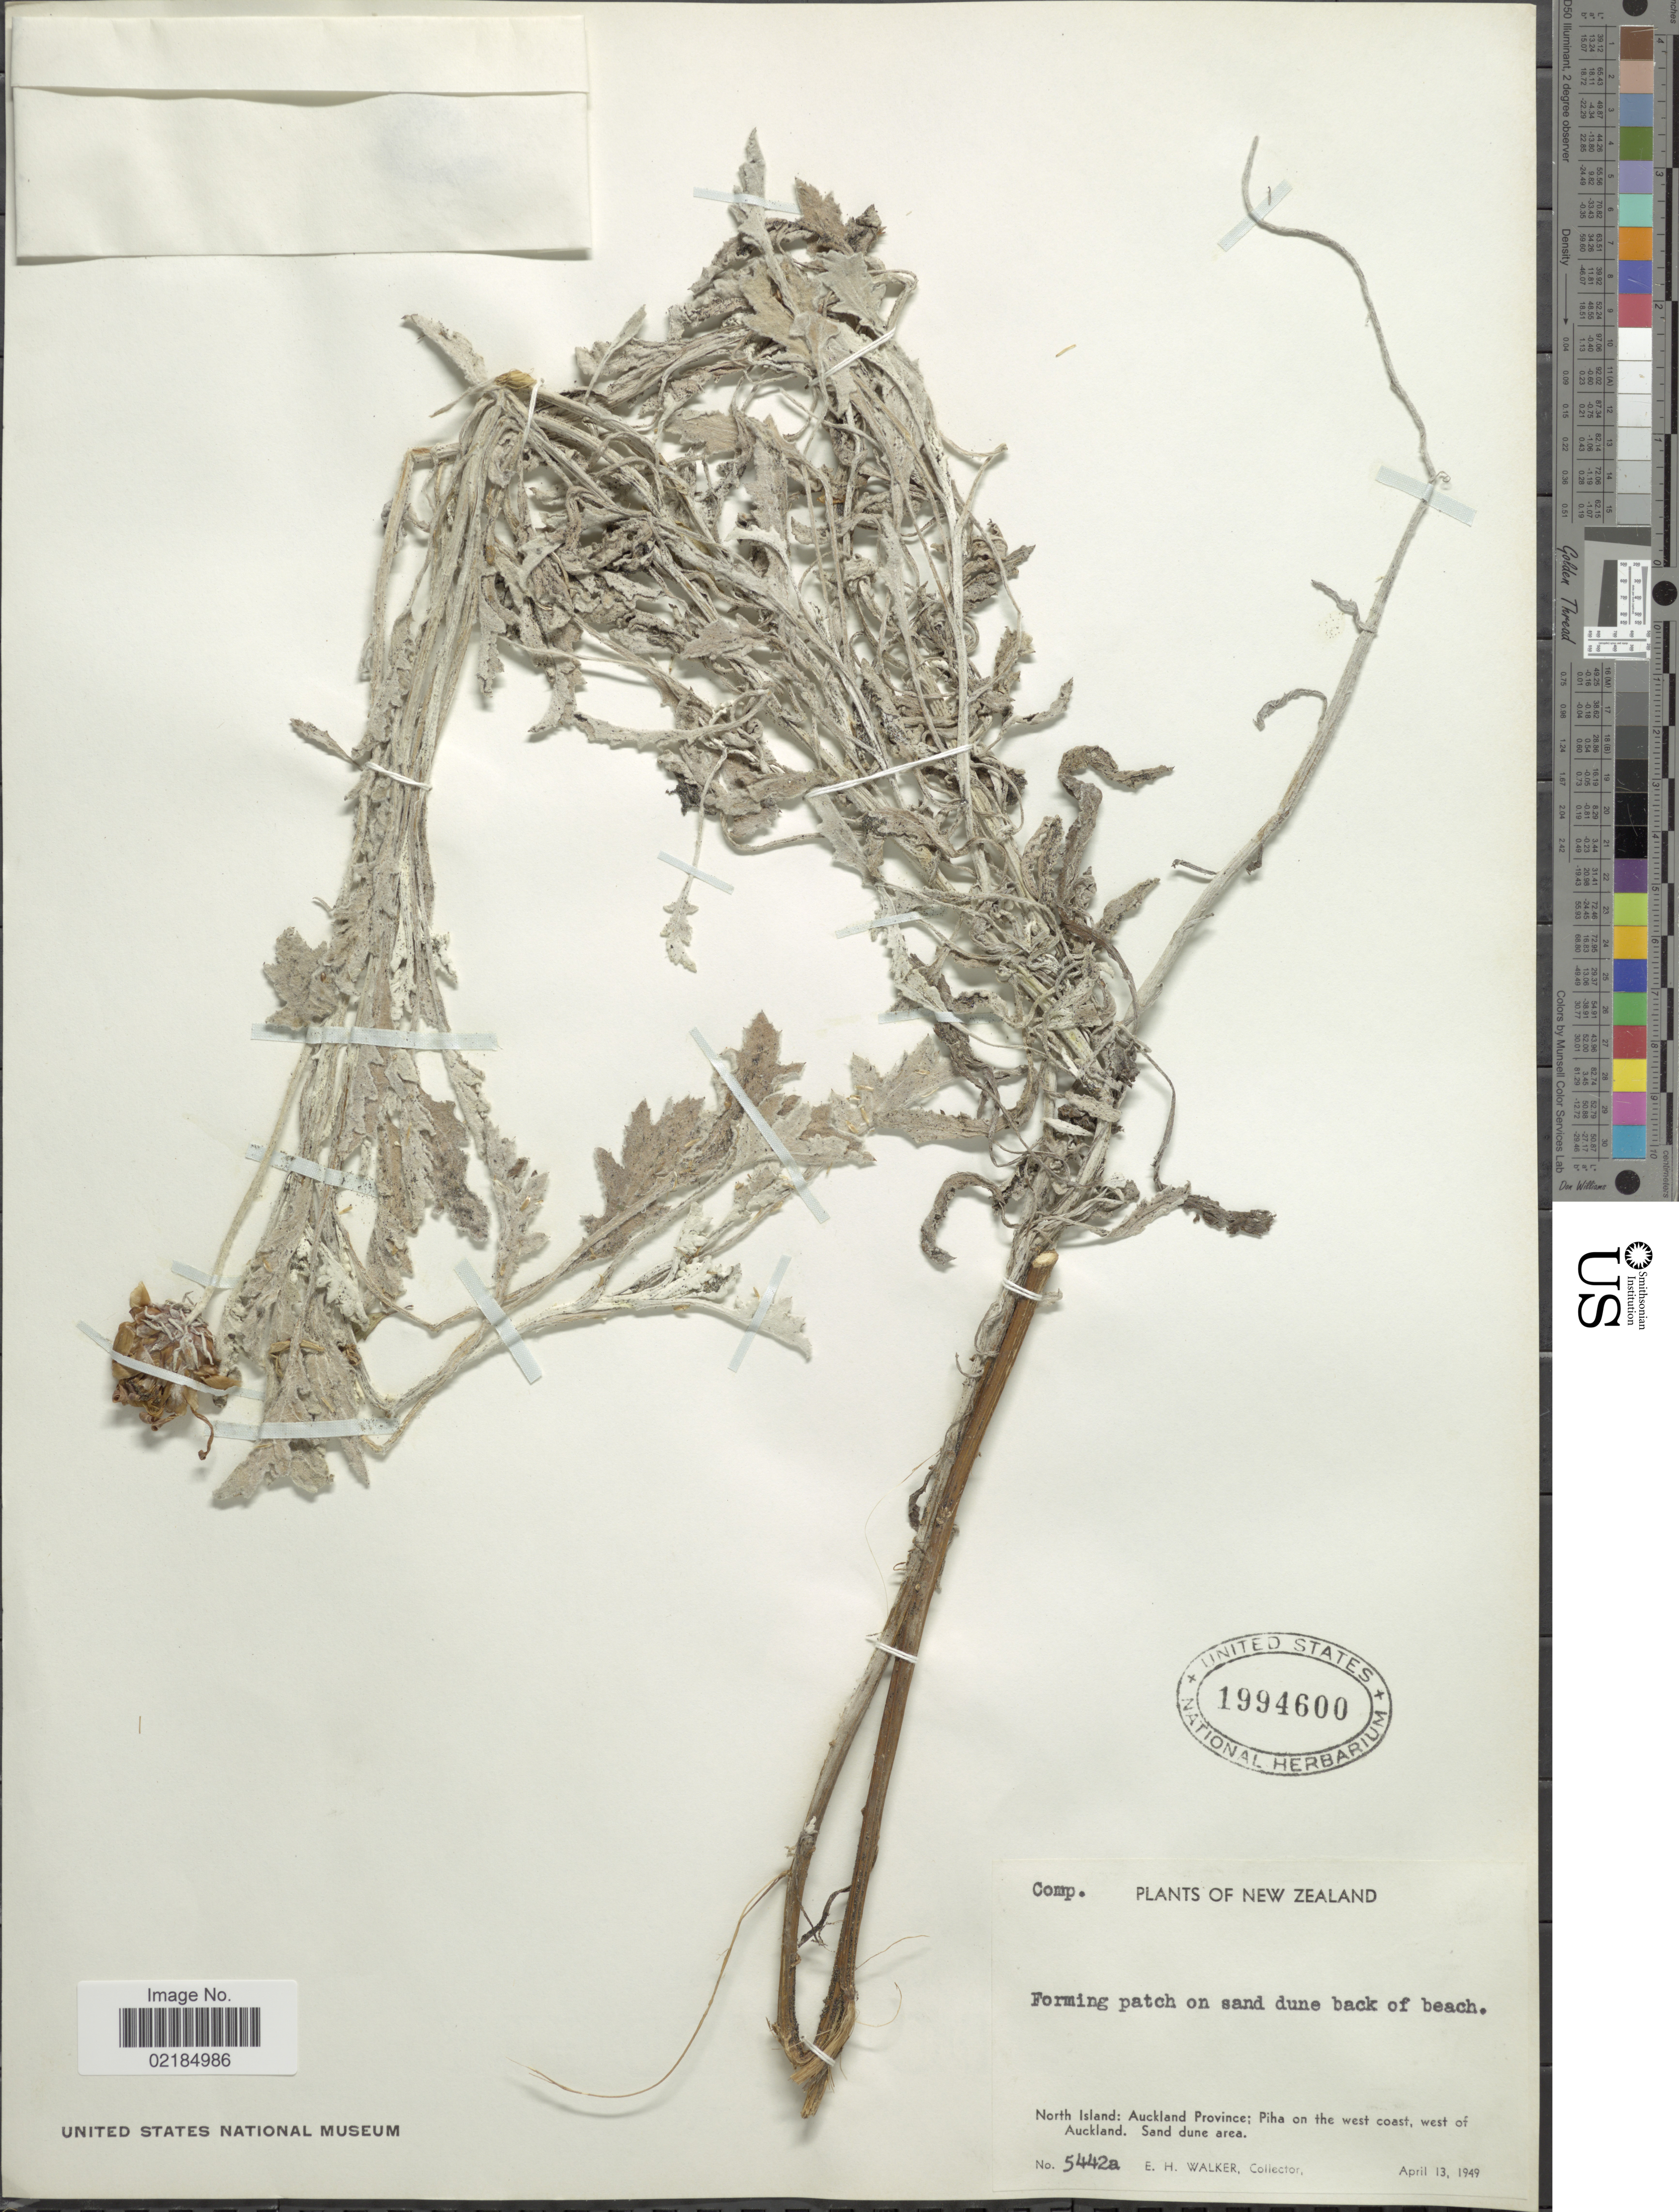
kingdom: Plantae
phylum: Tracheophyta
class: Magnoliopsida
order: Asterales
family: Asteraceae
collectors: E. H. Walker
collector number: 5442a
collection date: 1949-04-13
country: New Zealand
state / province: Auckland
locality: North Island: Auckland Province; Piha on the west coast, west of Auckland. Sand dune area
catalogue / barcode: US 1994600